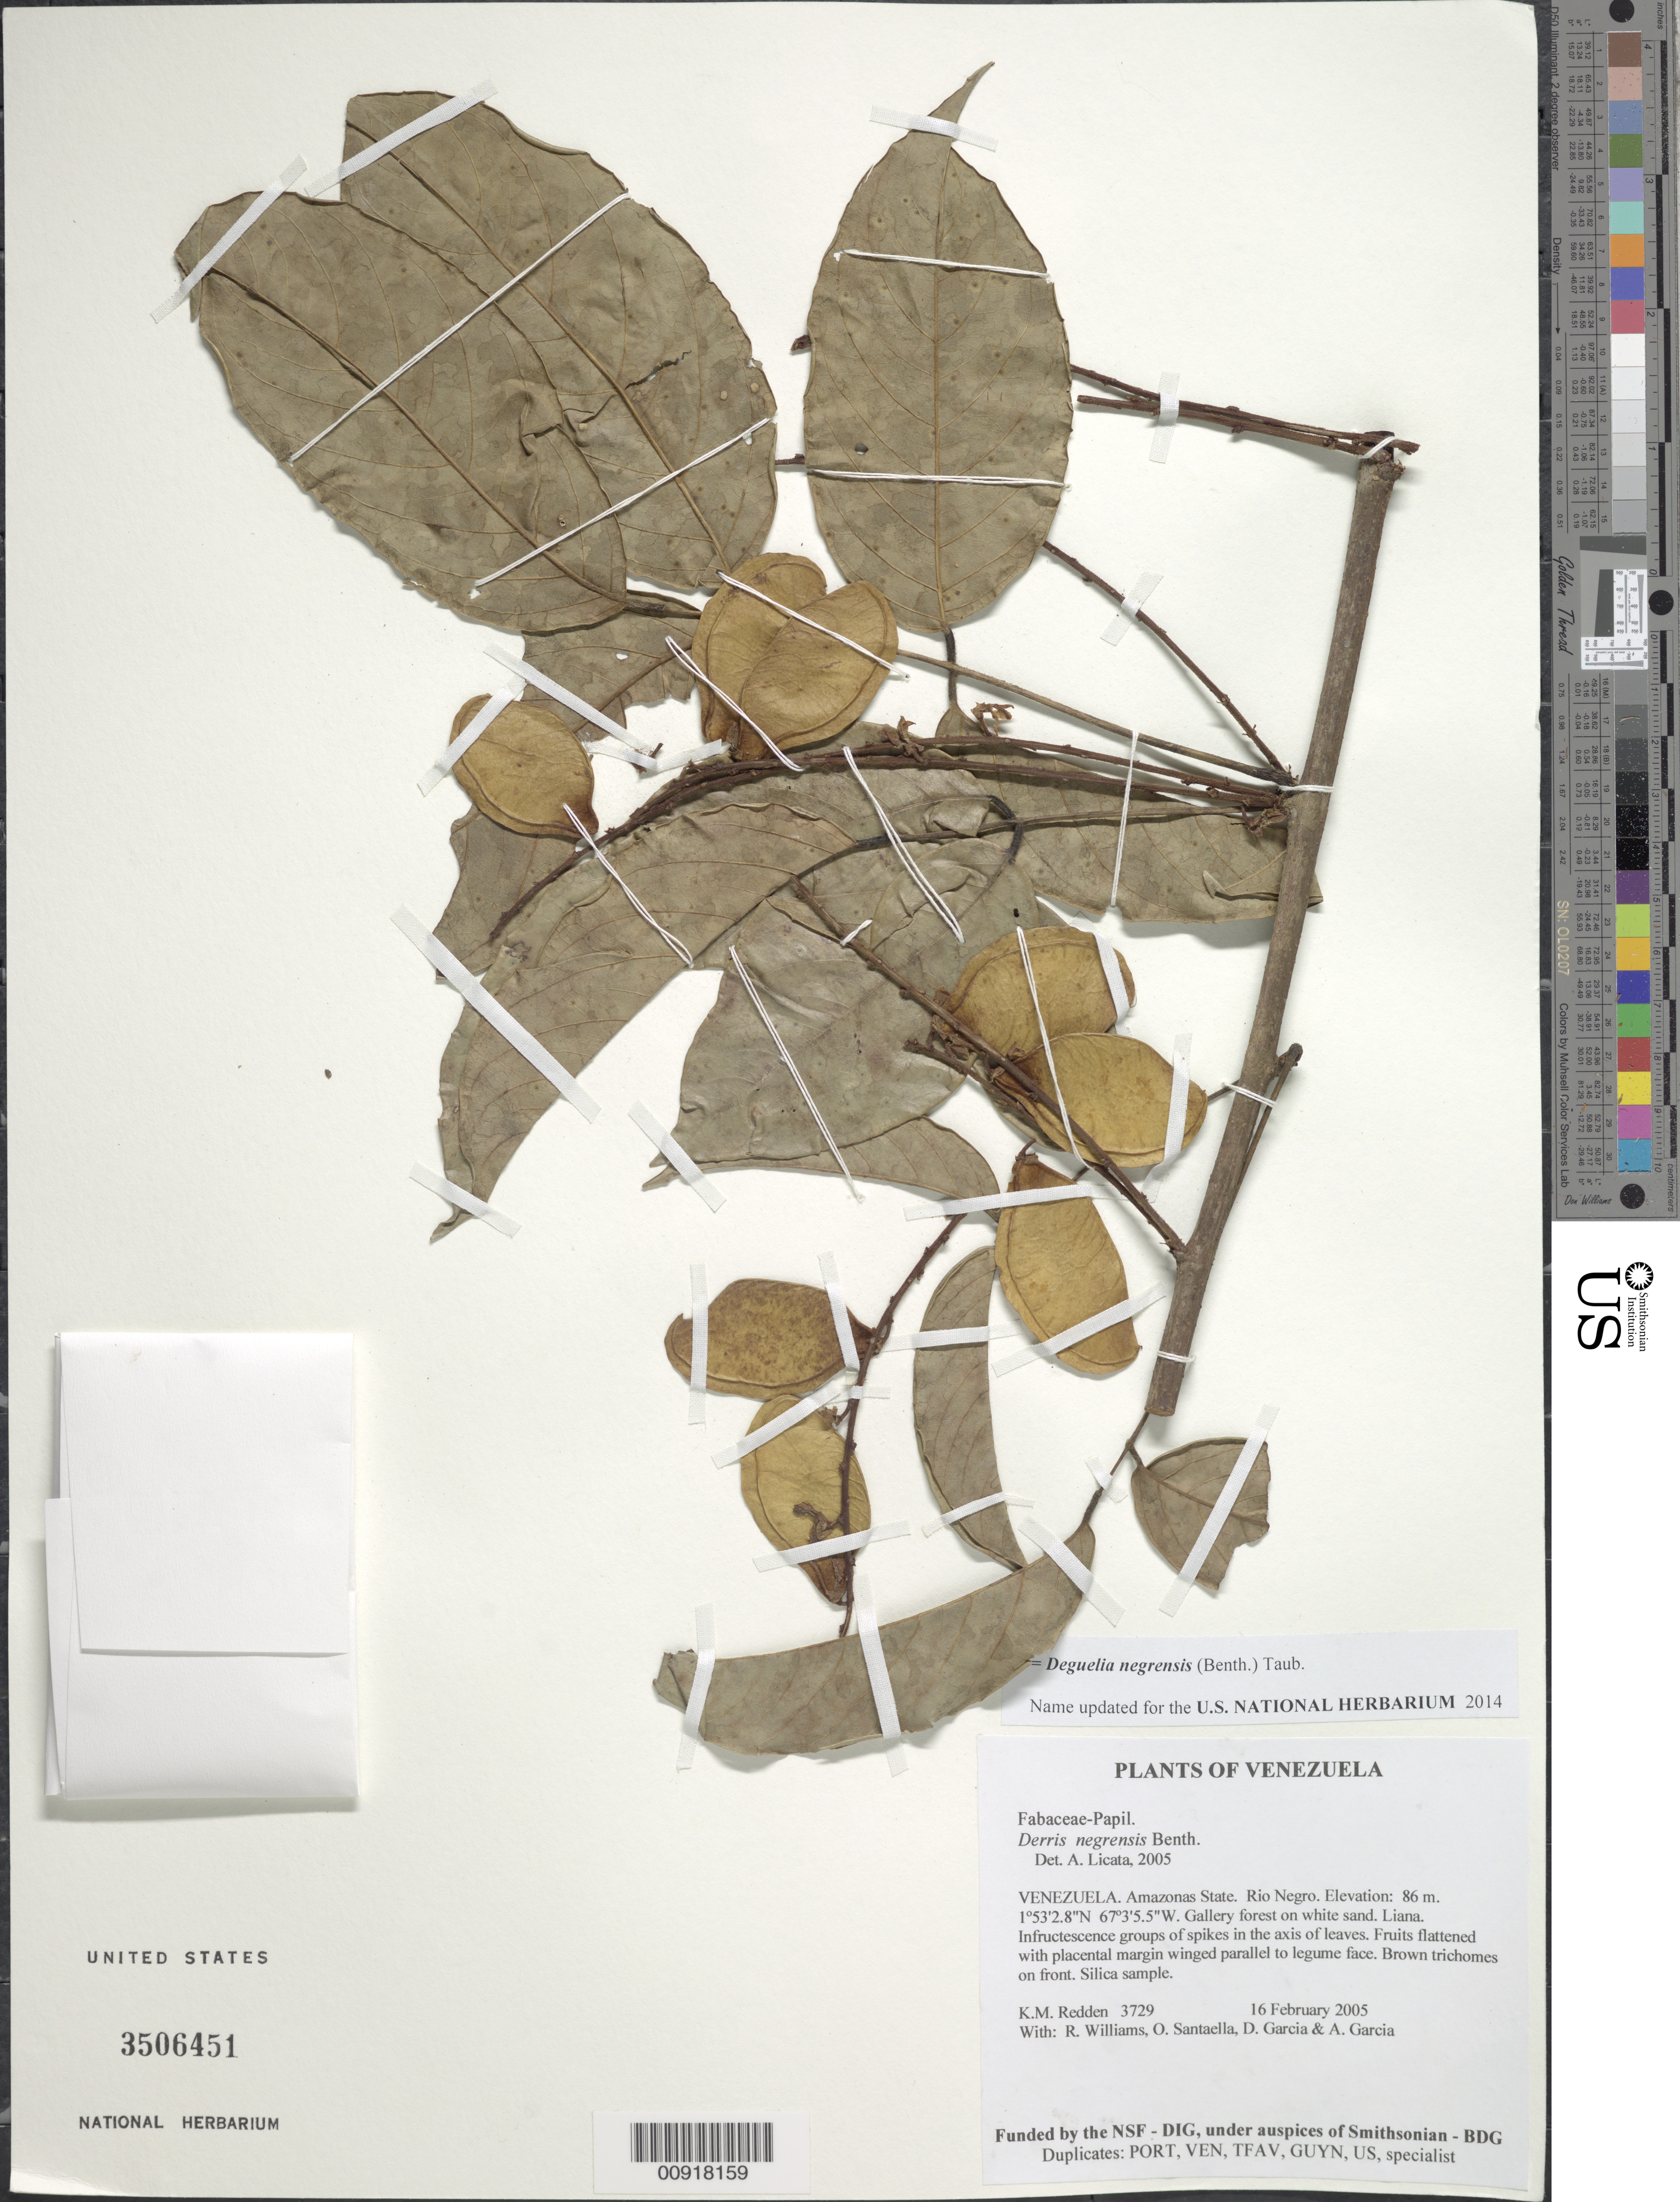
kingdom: Plantae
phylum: Tracheophyta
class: Magnoliopsida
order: Fabales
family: Fabaceae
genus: Deguelia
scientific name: Deguelia negrensis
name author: (Benth.) Taub.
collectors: K. M. Redden, R. Williams, O. Santaella, D. Garcia & A. Garcia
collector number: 3729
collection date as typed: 16 February 2005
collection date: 2005-02-16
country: Venezuela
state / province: Amazonas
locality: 30 - Rio Negro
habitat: Gallery forest on white sand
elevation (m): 86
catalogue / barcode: US 3506451